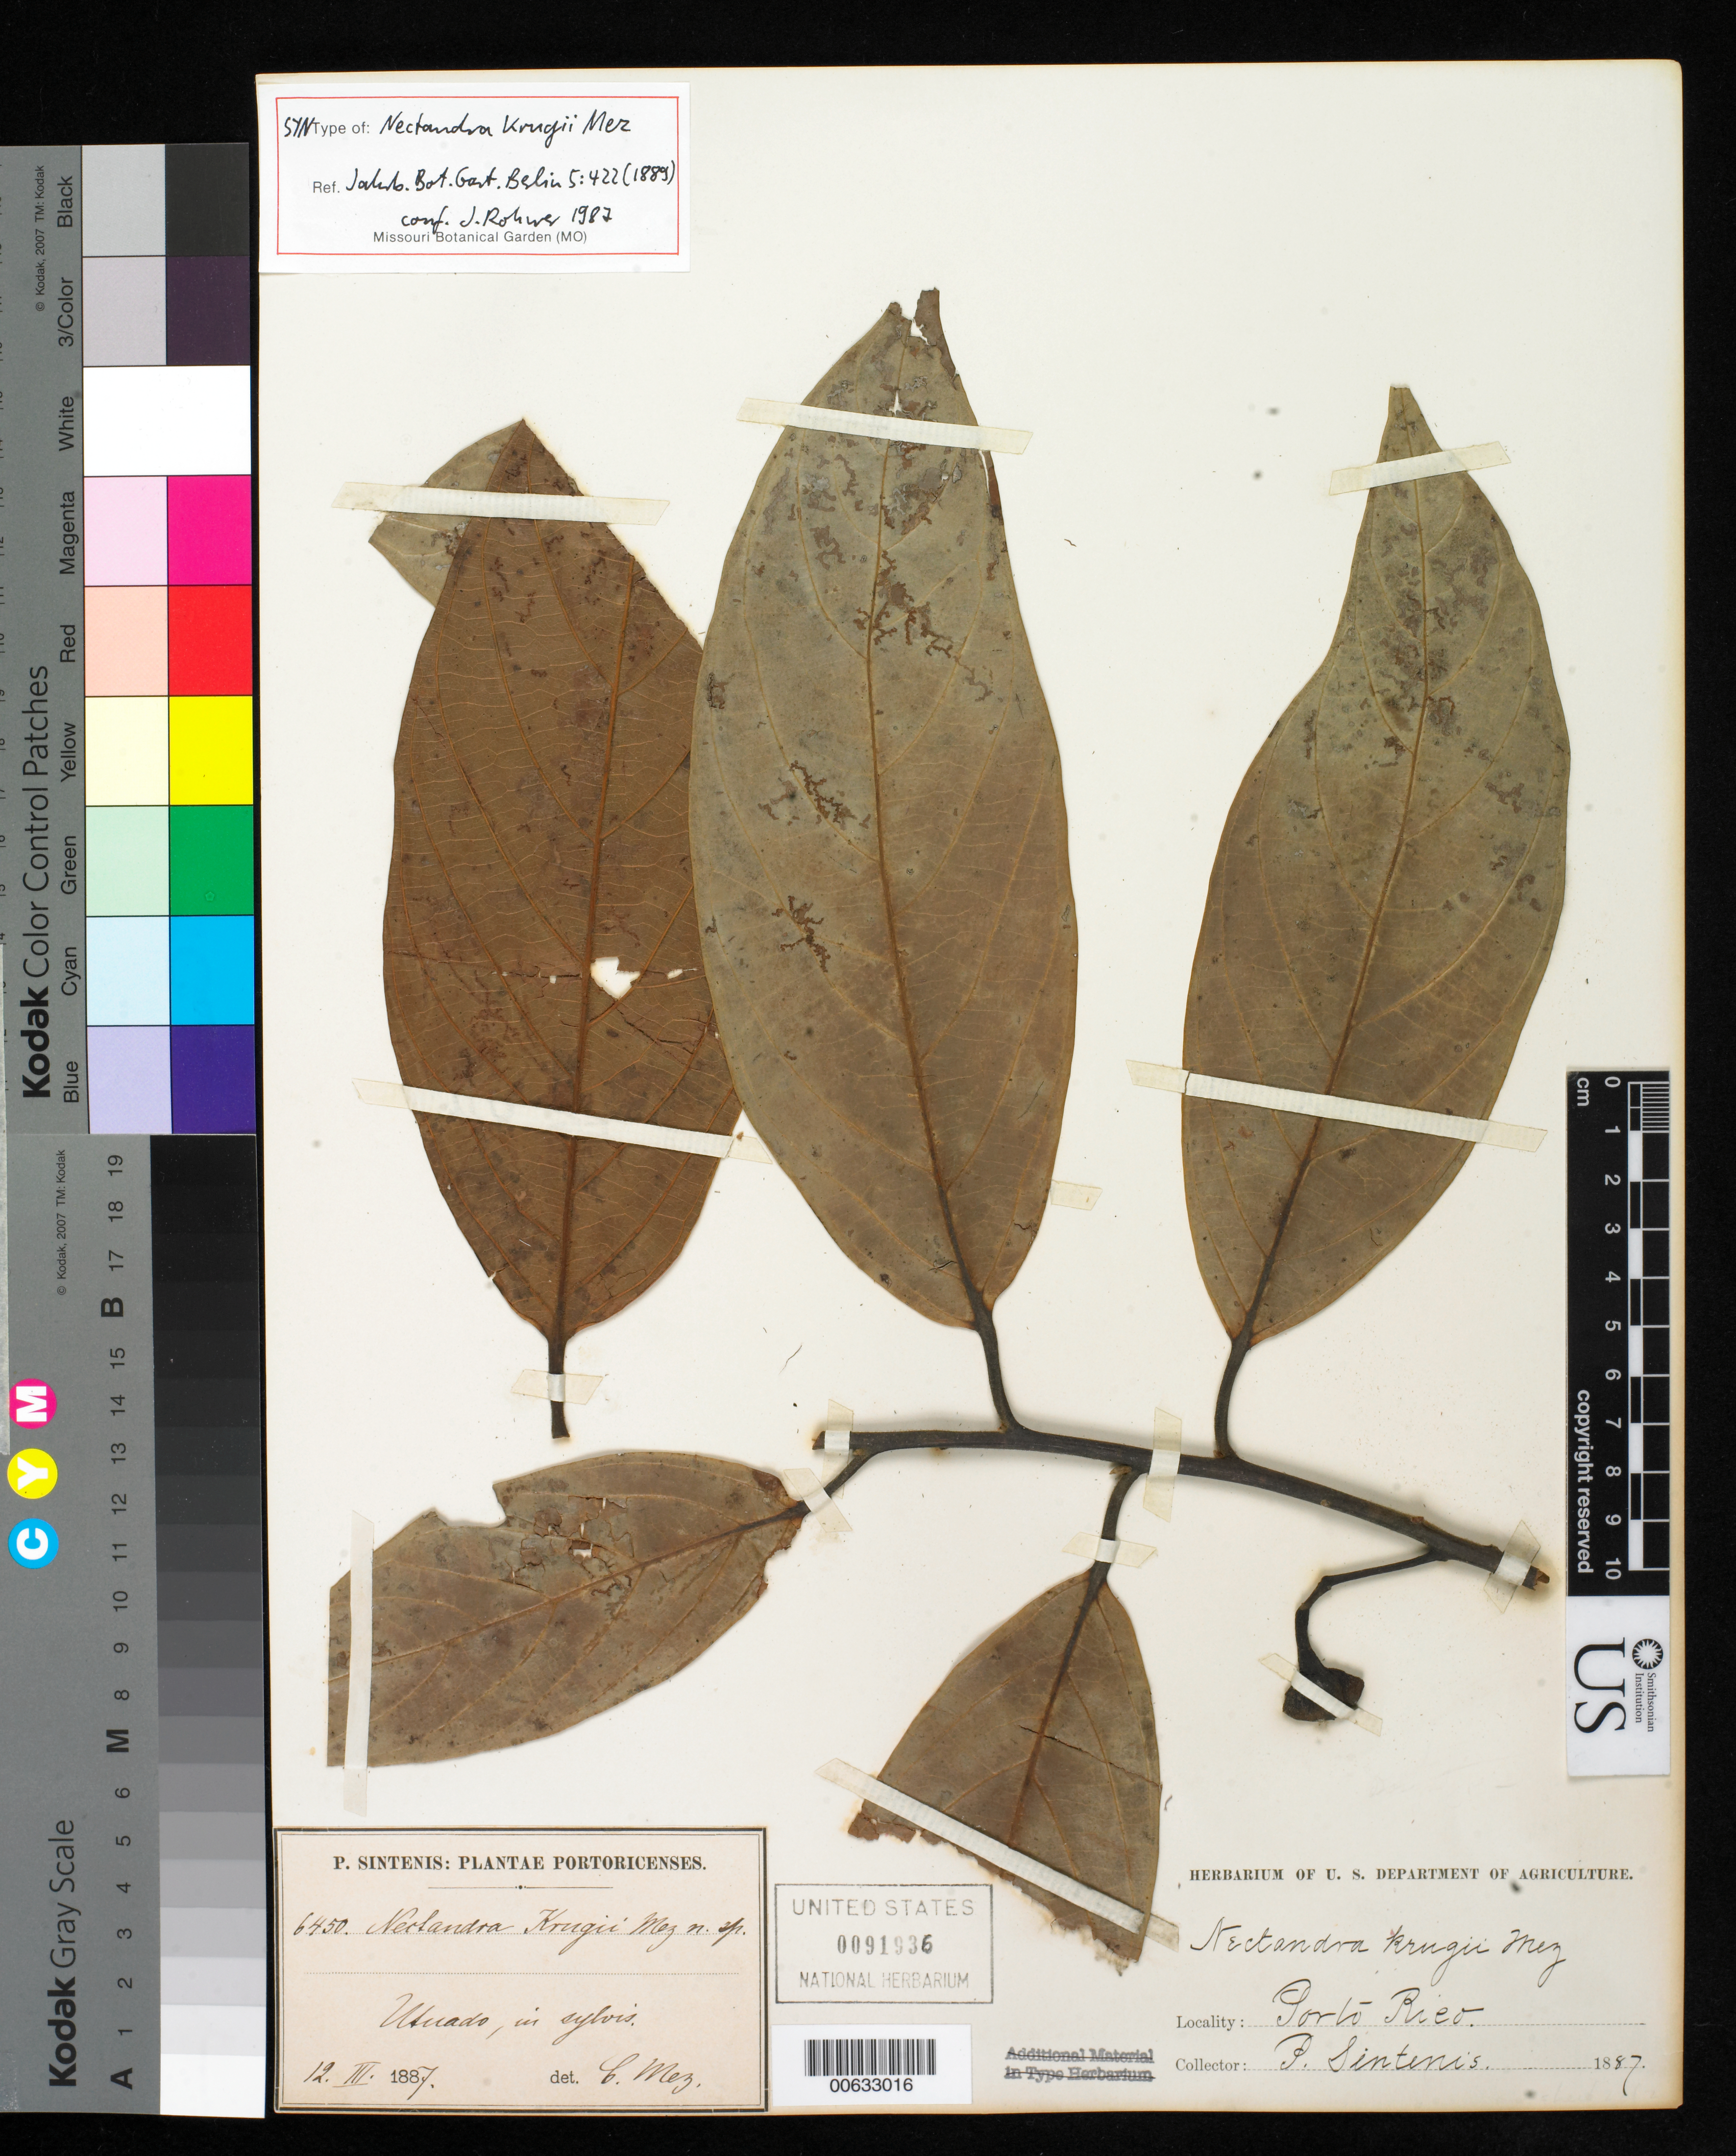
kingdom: Plantae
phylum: Tracheophyta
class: Magnoliopsida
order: Laurales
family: Lauraceae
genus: Nectandra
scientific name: Nectandra krugii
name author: Mez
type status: Syntype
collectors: P. Sintenis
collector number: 6450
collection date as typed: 12 Mar 1887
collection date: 1887-03-12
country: Puerto Rico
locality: Utuado.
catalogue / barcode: US 91936